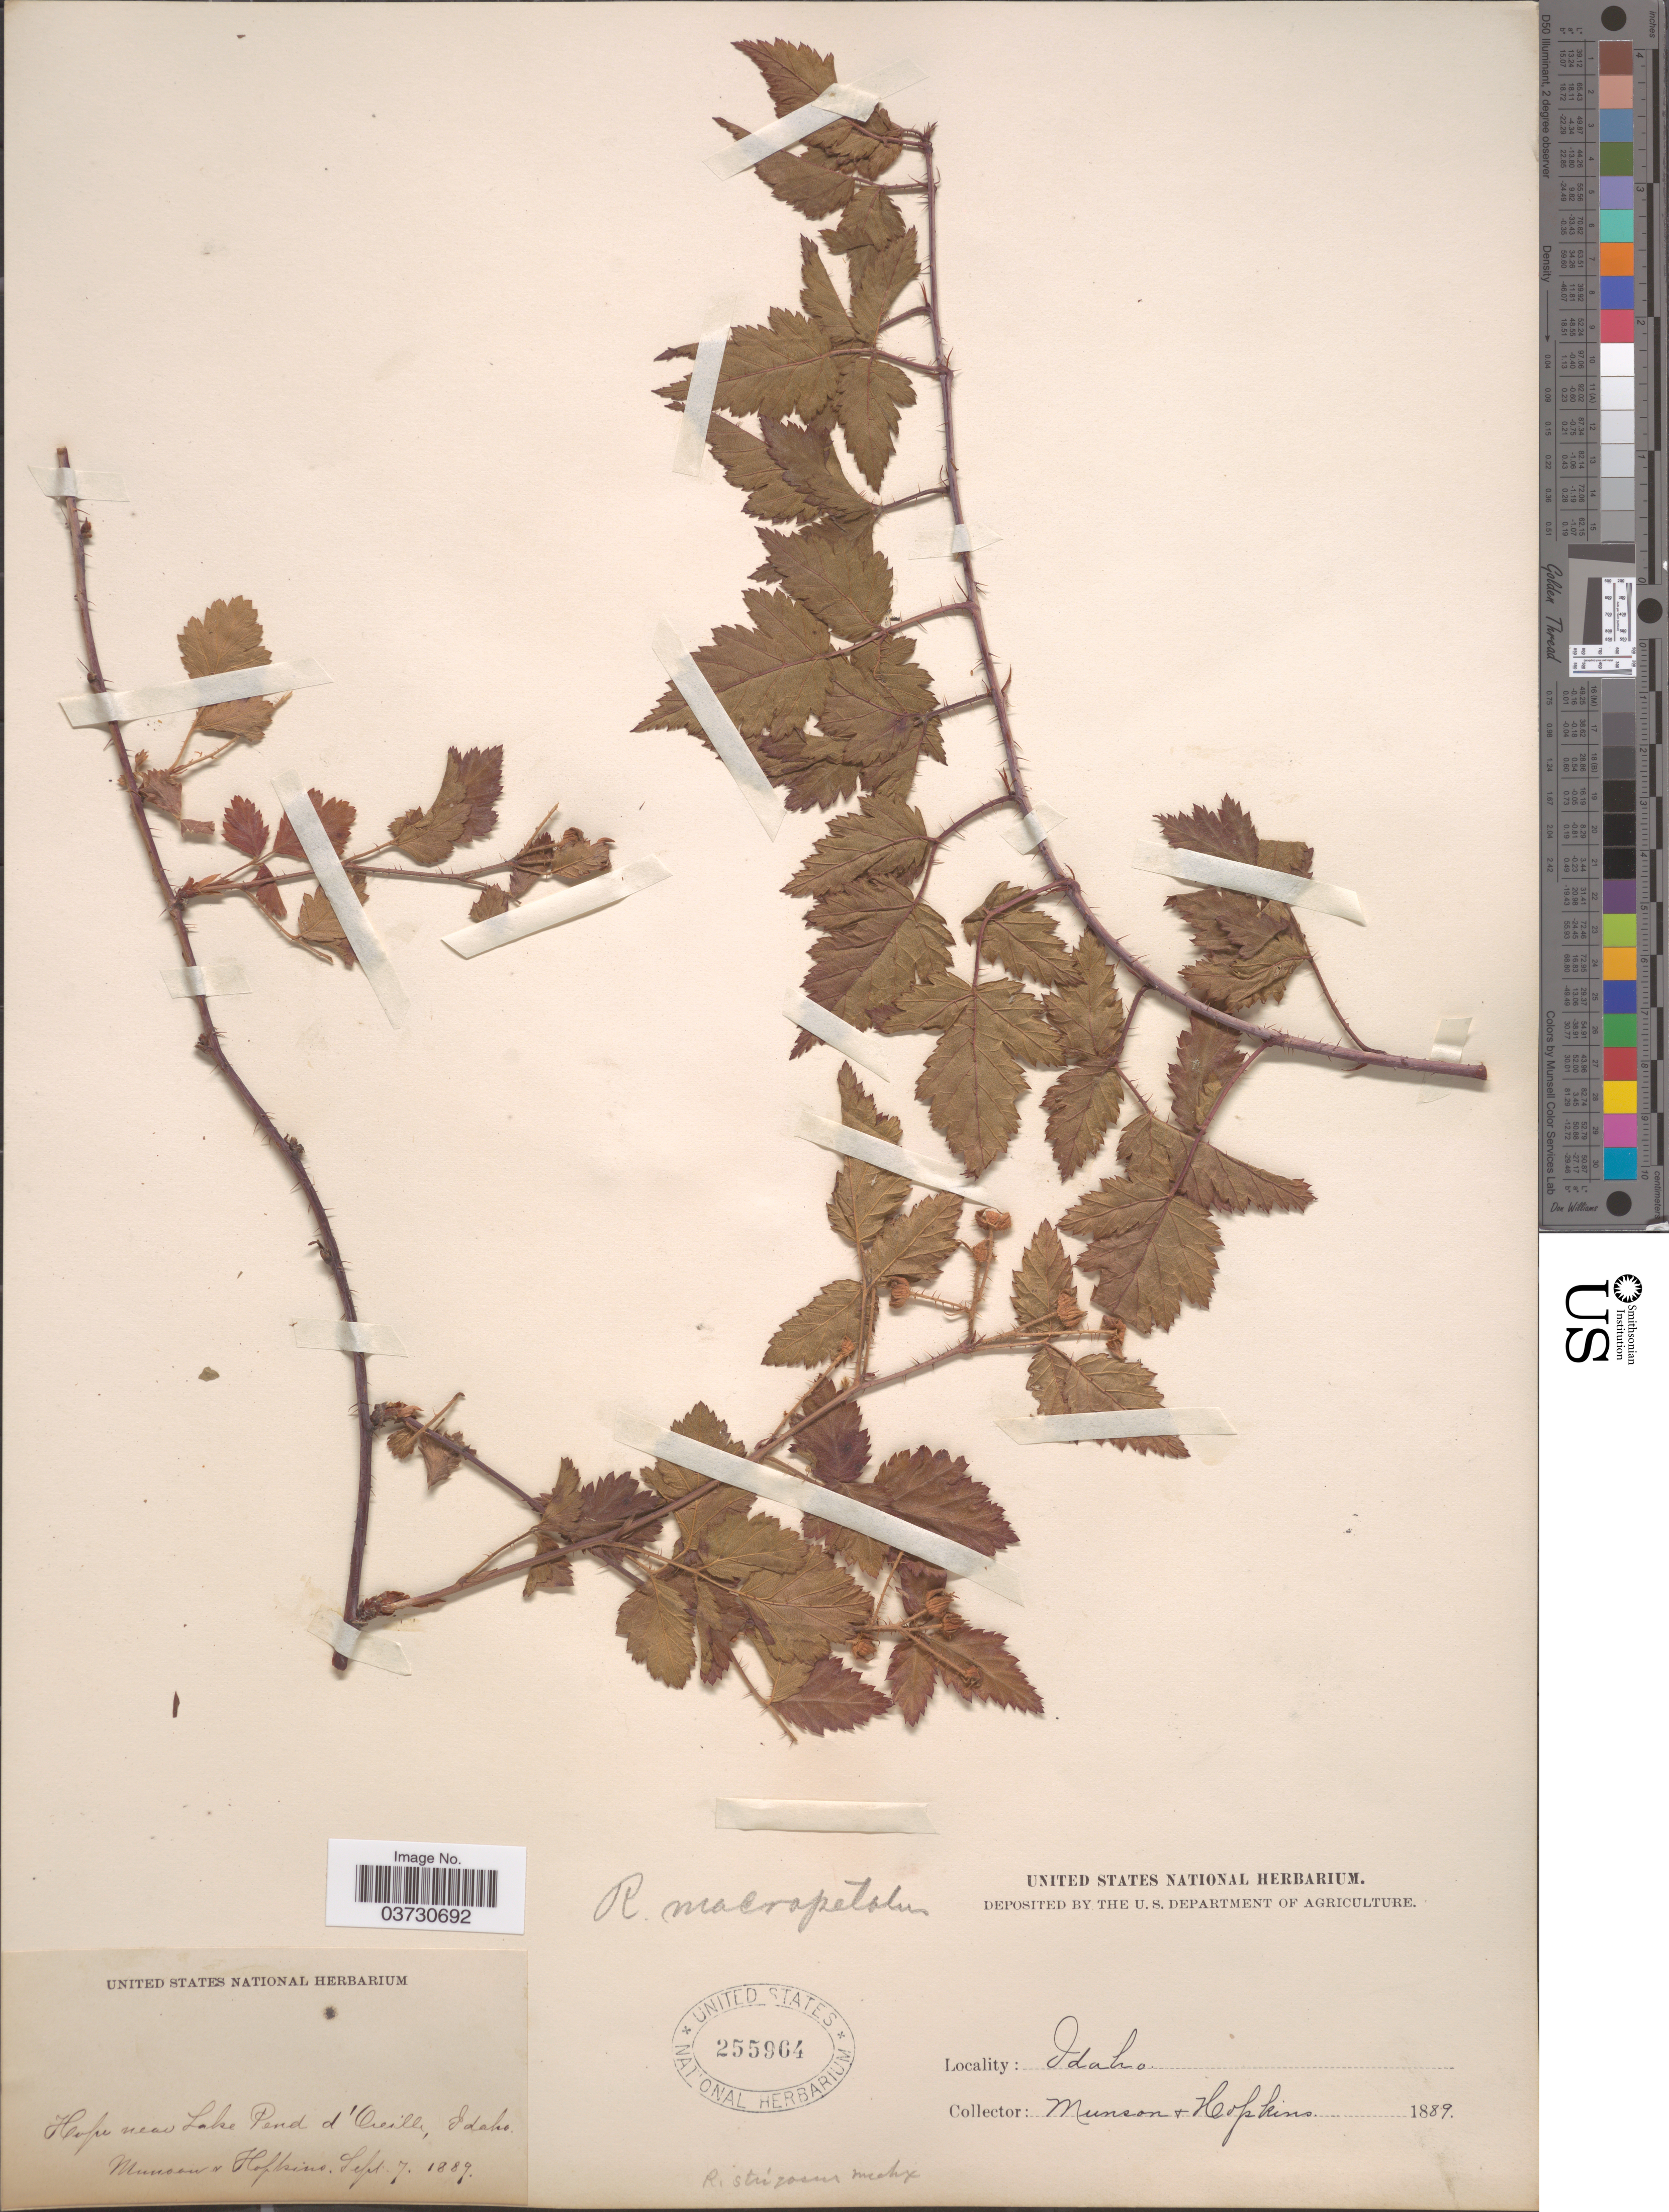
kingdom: Plantae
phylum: Tracheophyta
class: Magnoliopsida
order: Rosales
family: Rosaceae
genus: Rubus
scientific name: Rubus macropetalus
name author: Douglas ex Hook.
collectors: -. Munson & -- Hopkins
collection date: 1889-09-07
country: United States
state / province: Idaho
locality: Hope near Lake Pend d'Oreille.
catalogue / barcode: US 255964